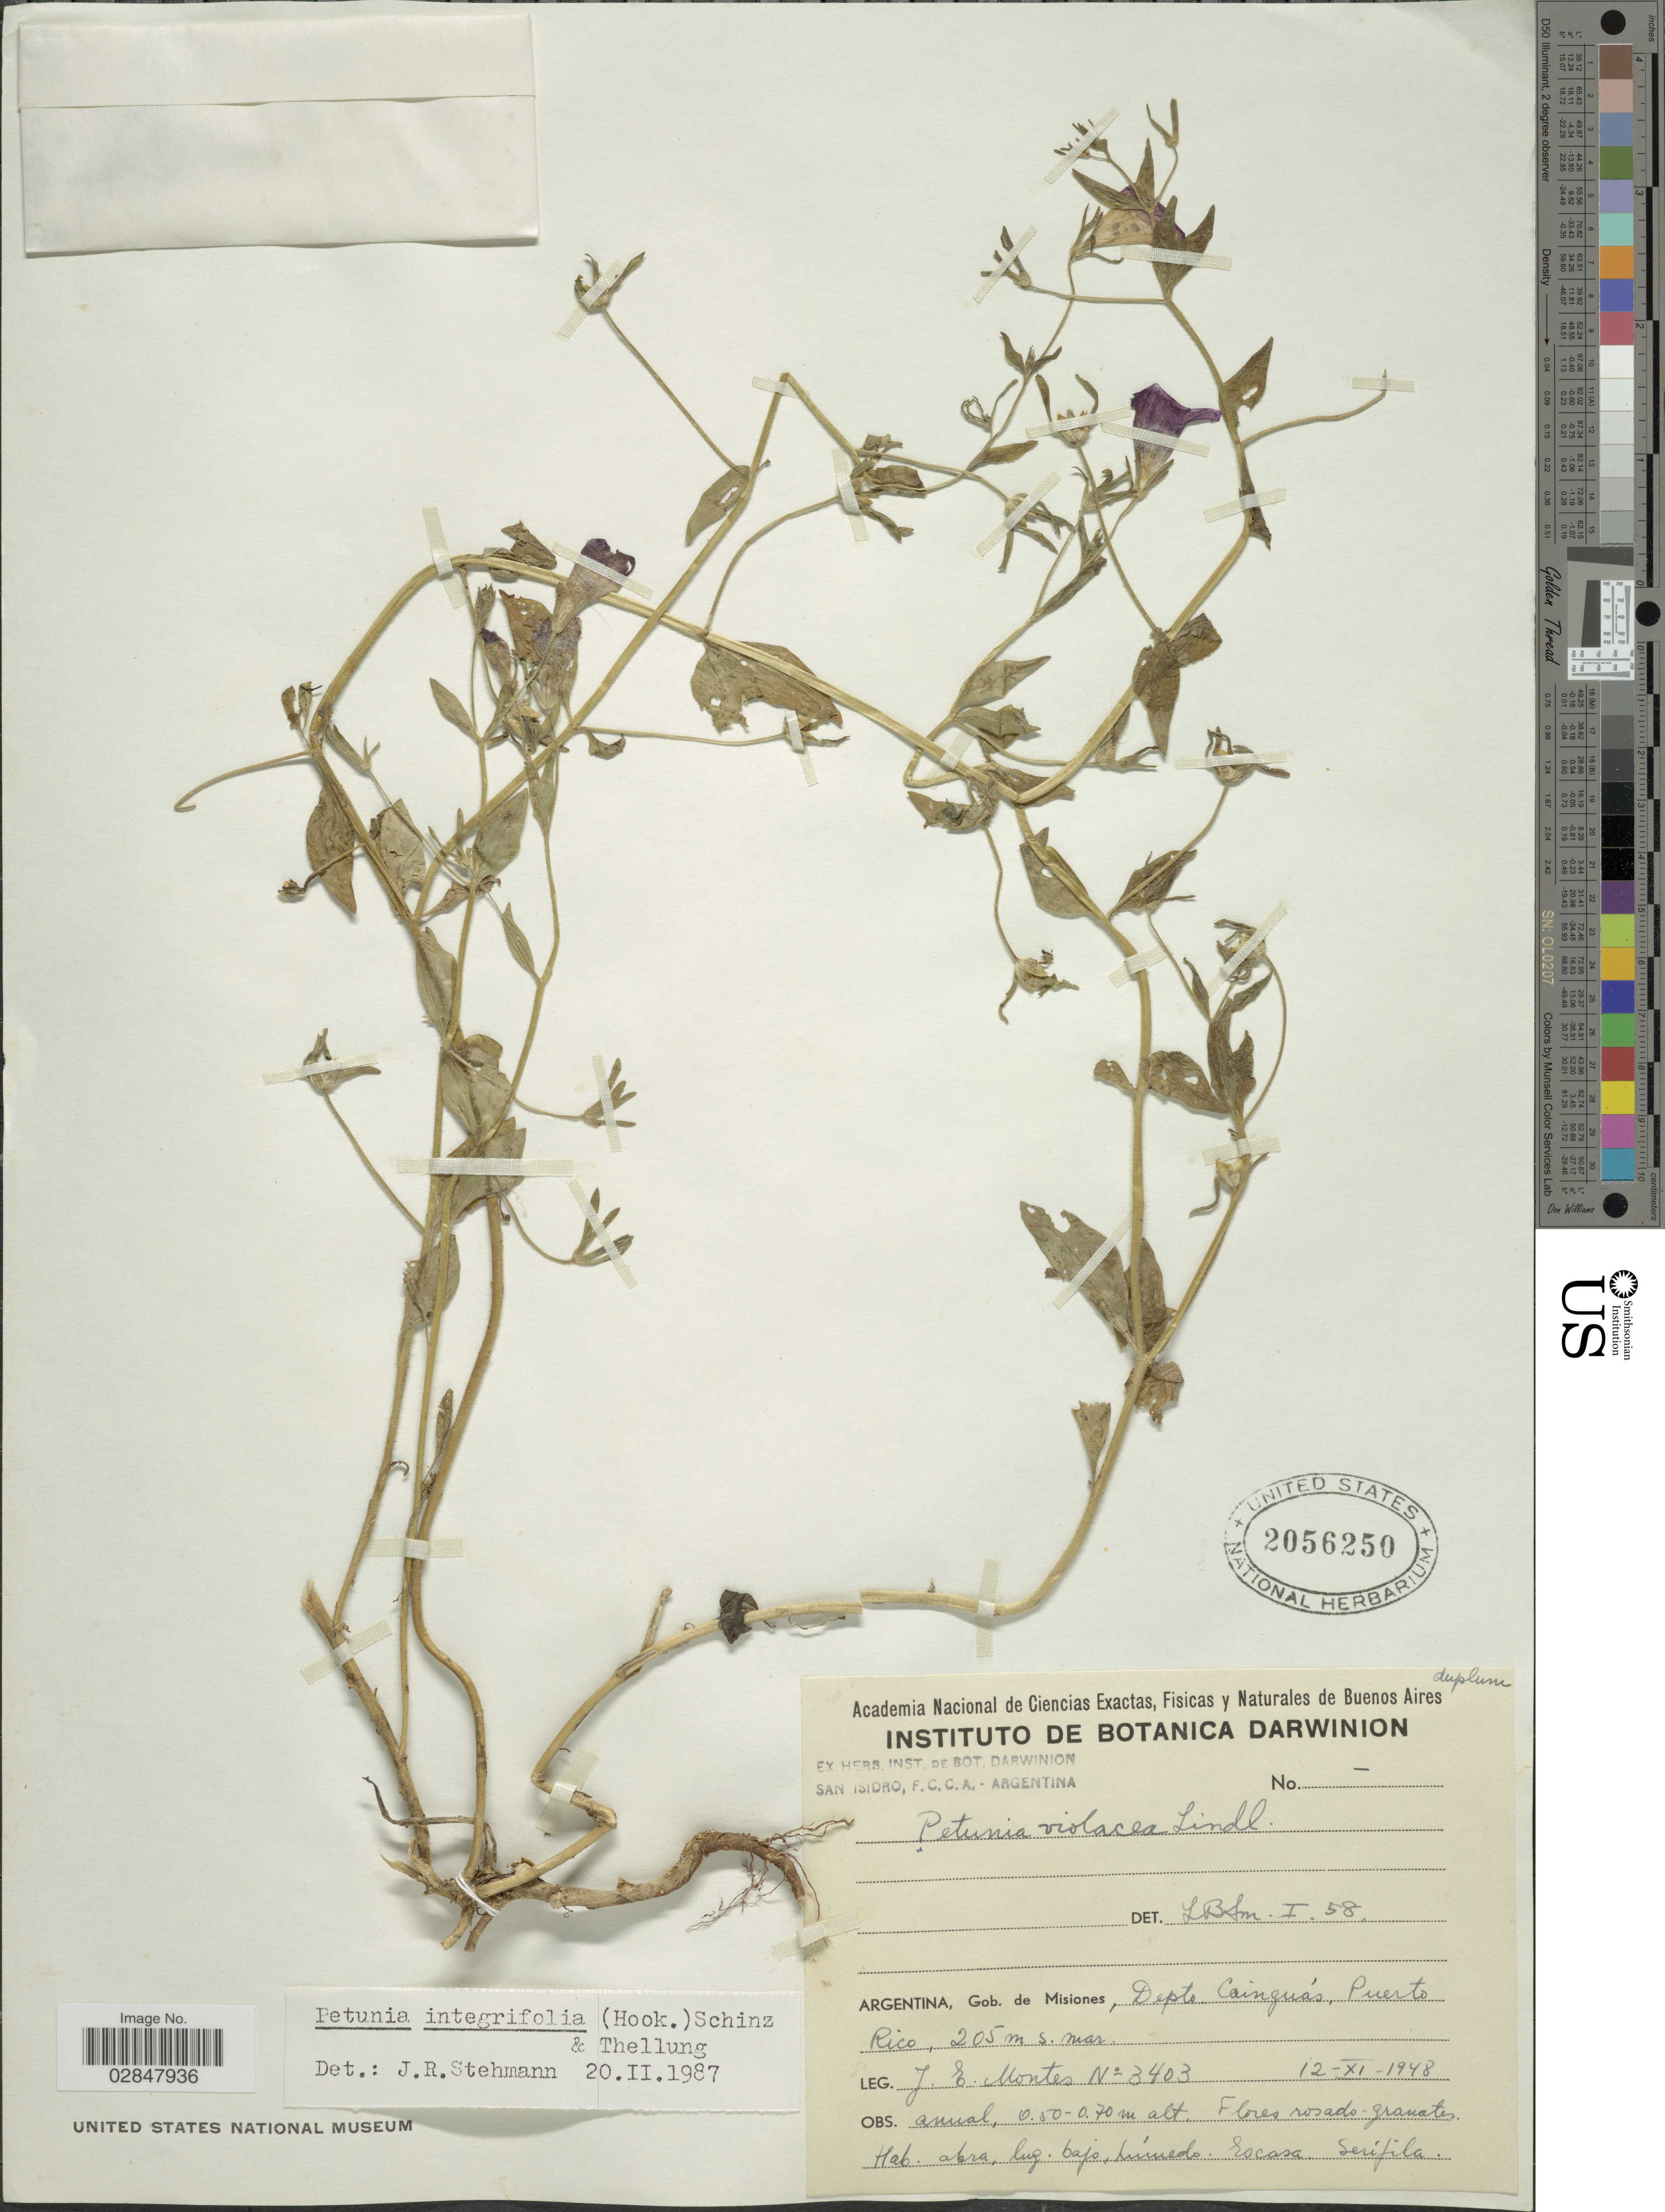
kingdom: Plantae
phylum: Tracheophyta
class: Magnoliopsida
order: Solanales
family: Solanaceae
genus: Petunia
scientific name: Petunia integrifolia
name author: (Hook.) Schinz & Thell.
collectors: J. E. Montes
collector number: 3403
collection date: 1948-11-12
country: Argentina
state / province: Misiones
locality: Gob. de Misiones, Depto. Cainguás, Puerto Rico.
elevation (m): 205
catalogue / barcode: US 2056250